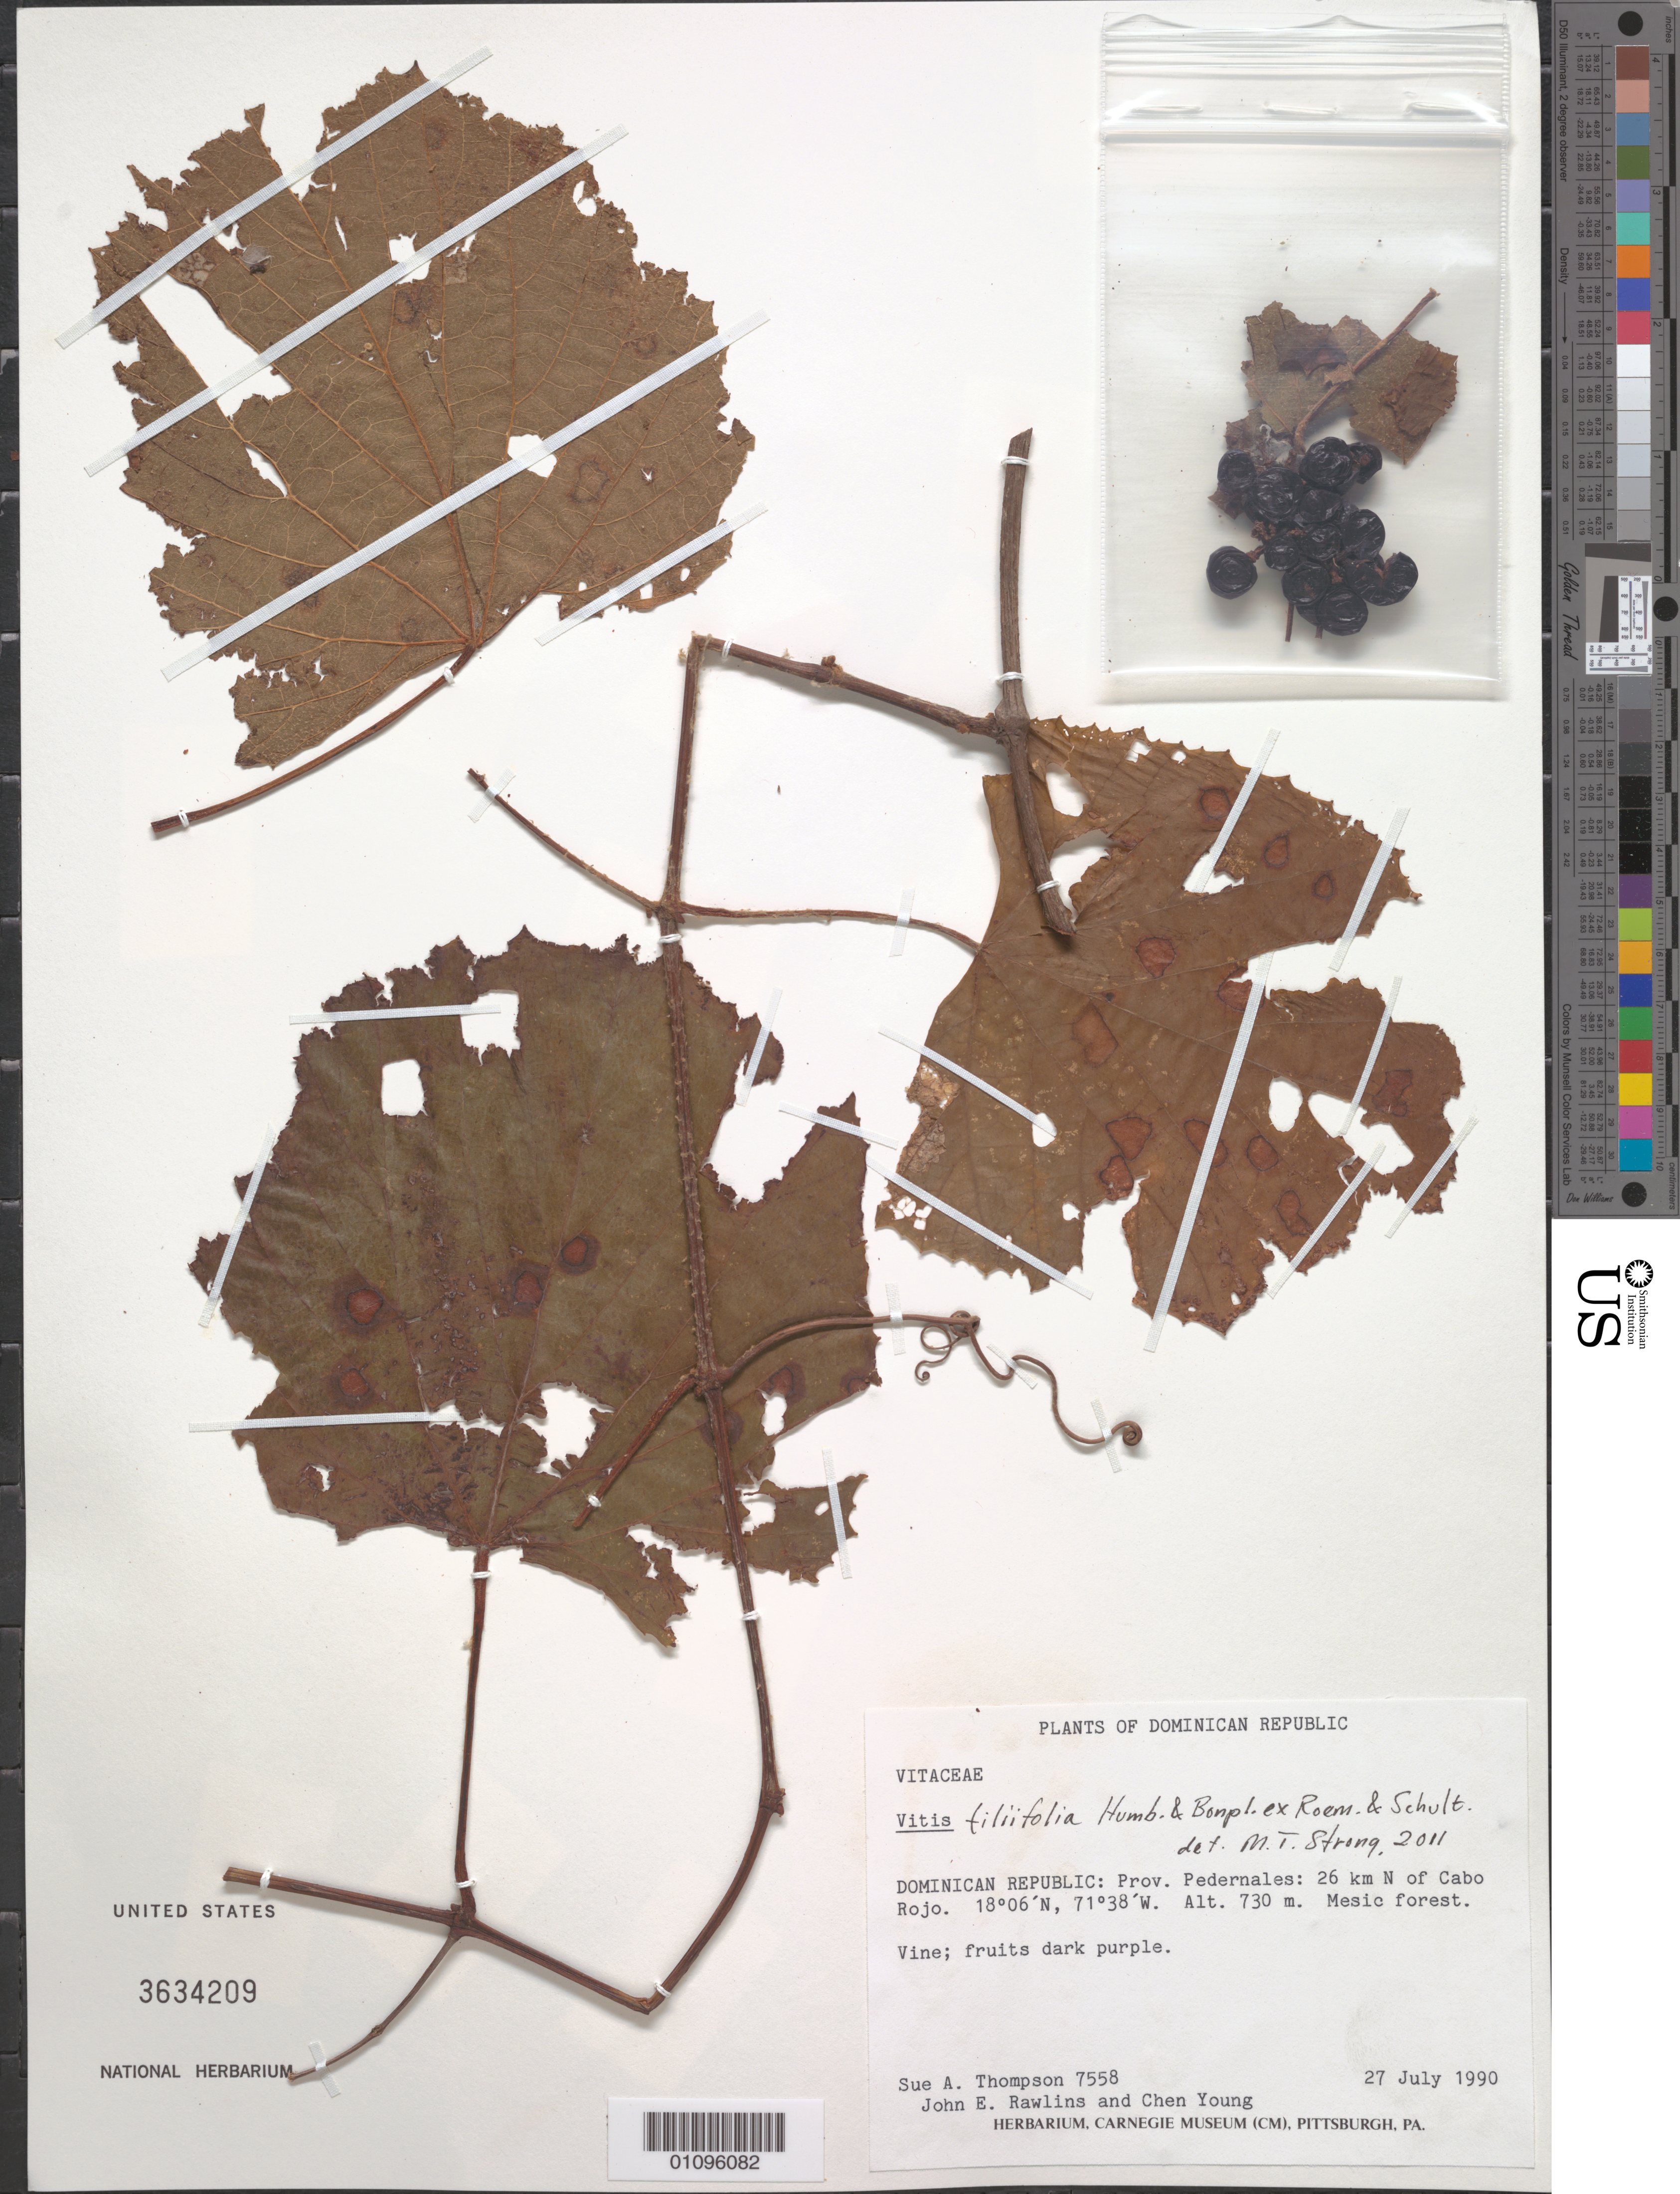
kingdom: Plantae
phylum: Tracheophyta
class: Magnoliopsida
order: Vitales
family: Vitaceae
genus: Vitis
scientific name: Vitis tiliifolia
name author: Humb. & Bonpl. ex Schult.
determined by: Strong, M. T., (US), Smithsonian Institution - National Museum of Natural History (UNITED STATES)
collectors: S. A. Thompson, J. Rawlins & C. Young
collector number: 7558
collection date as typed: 27 Jul 1990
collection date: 1990-07-27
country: Dominican Republic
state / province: Pedernales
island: Hispaniola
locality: Cabo Rojo, 26 km N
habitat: Mesic forest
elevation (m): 730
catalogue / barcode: US 3634209